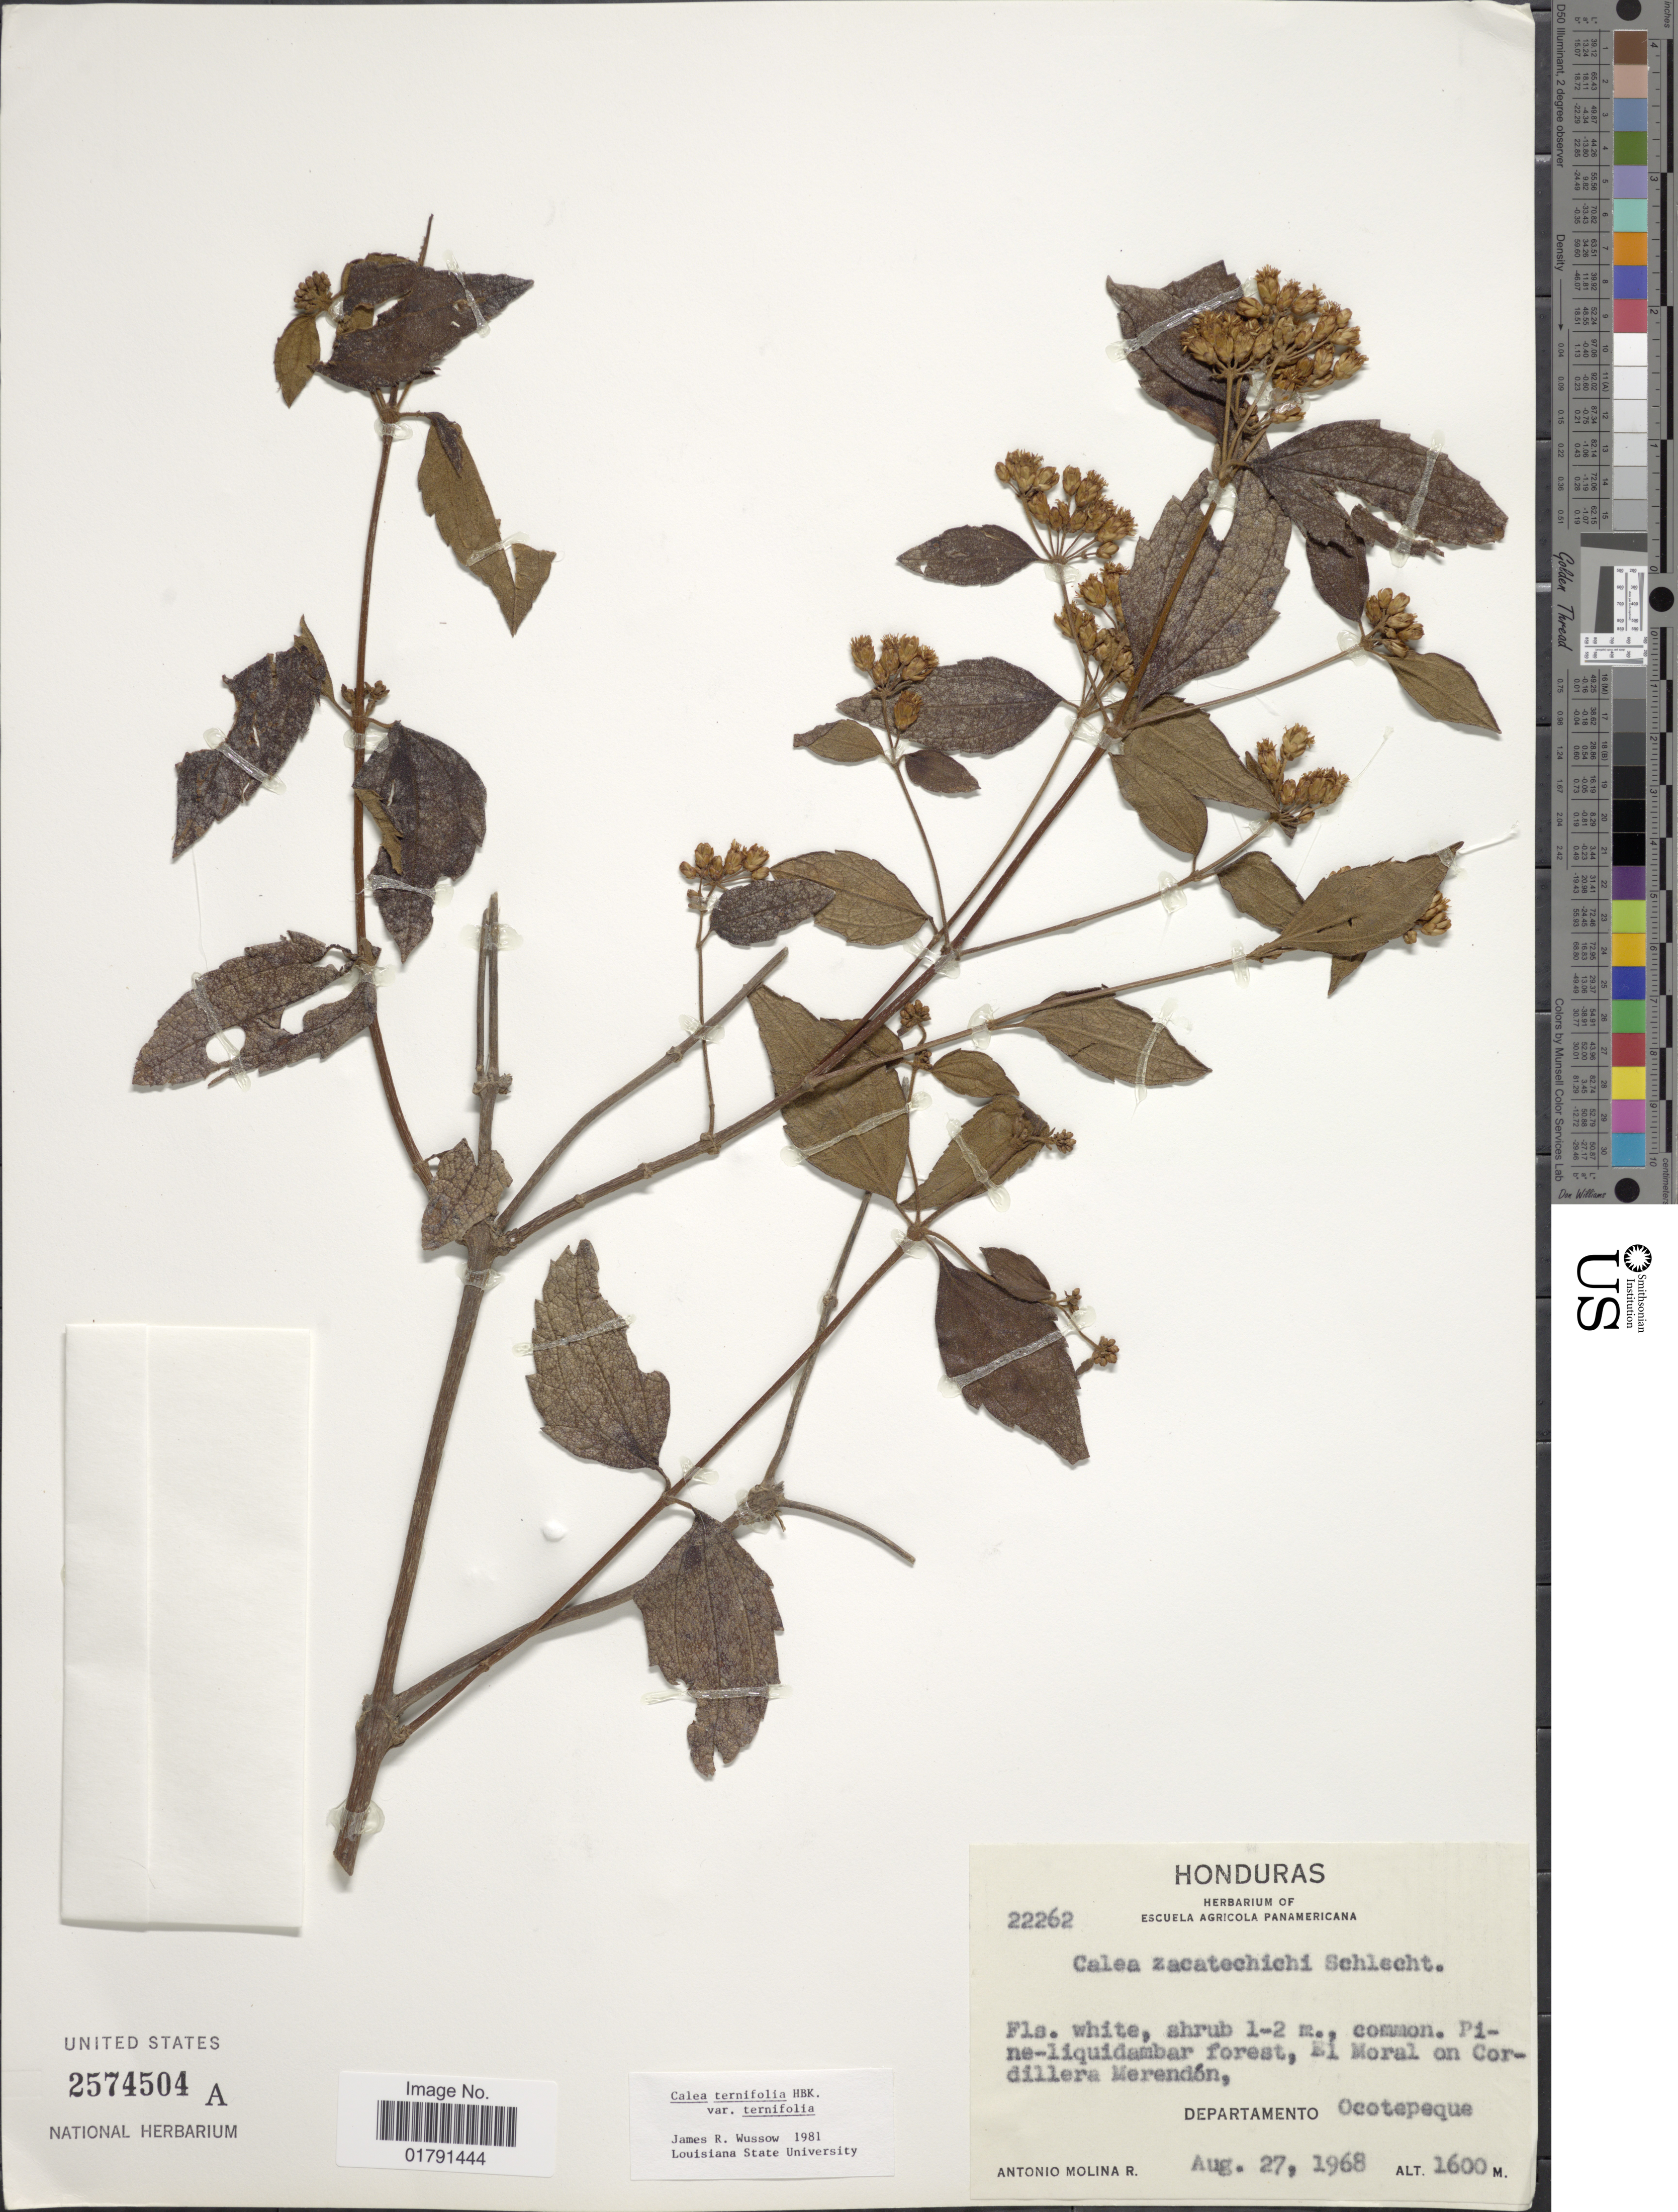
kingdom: Plantae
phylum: Tracheophyta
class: Magnoliopsida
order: Asterales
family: Asteraceae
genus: Calea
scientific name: Calea ternifolia var. ternifolia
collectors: A. Molina R.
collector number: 22262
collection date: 1968-08-27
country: Honduras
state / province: Ocotepeque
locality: El Moral en Cordillera Merendon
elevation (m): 1600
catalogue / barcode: US 2574504A